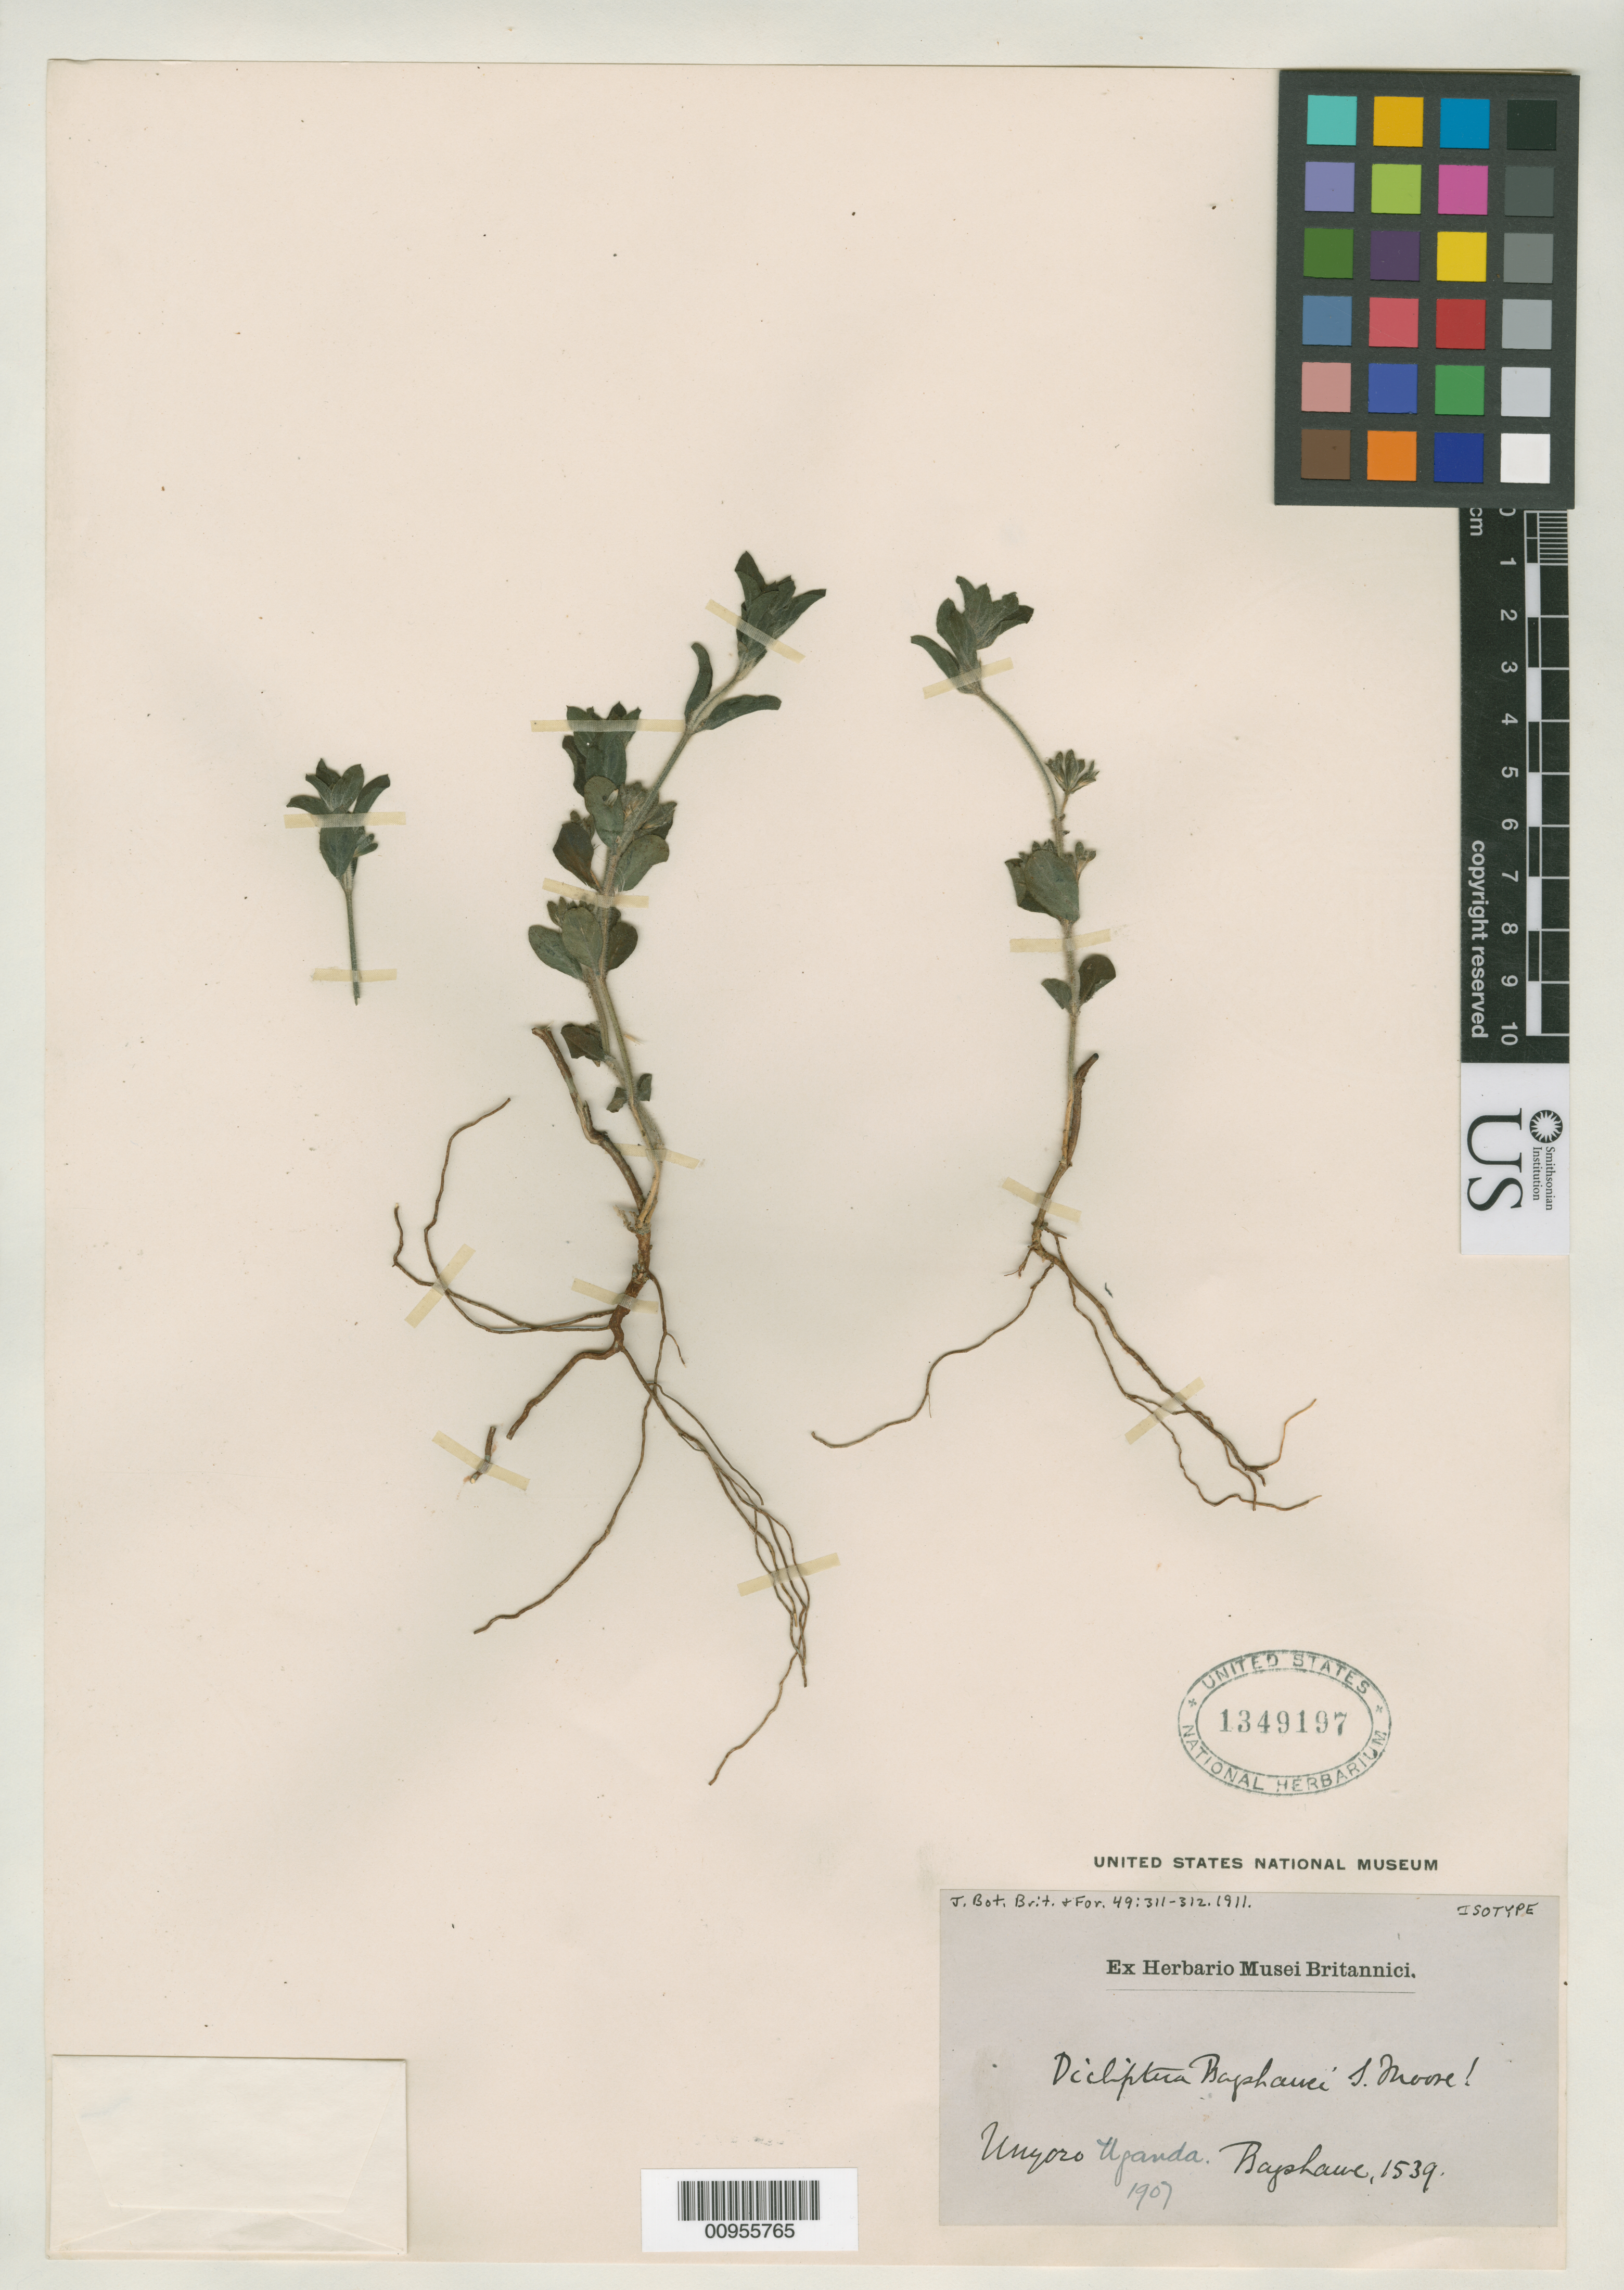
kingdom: Plantae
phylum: Tracheophyta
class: Magnoliopsida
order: Lamiales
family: Acanthaceae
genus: Dicliptera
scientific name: Dicliptera bagshawei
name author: S. Moore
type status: Isotype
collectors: A. Bagshawe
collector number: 1539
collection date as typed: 1907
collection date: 1907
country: Uganda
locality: Unyoro.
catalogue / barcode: US 1349197